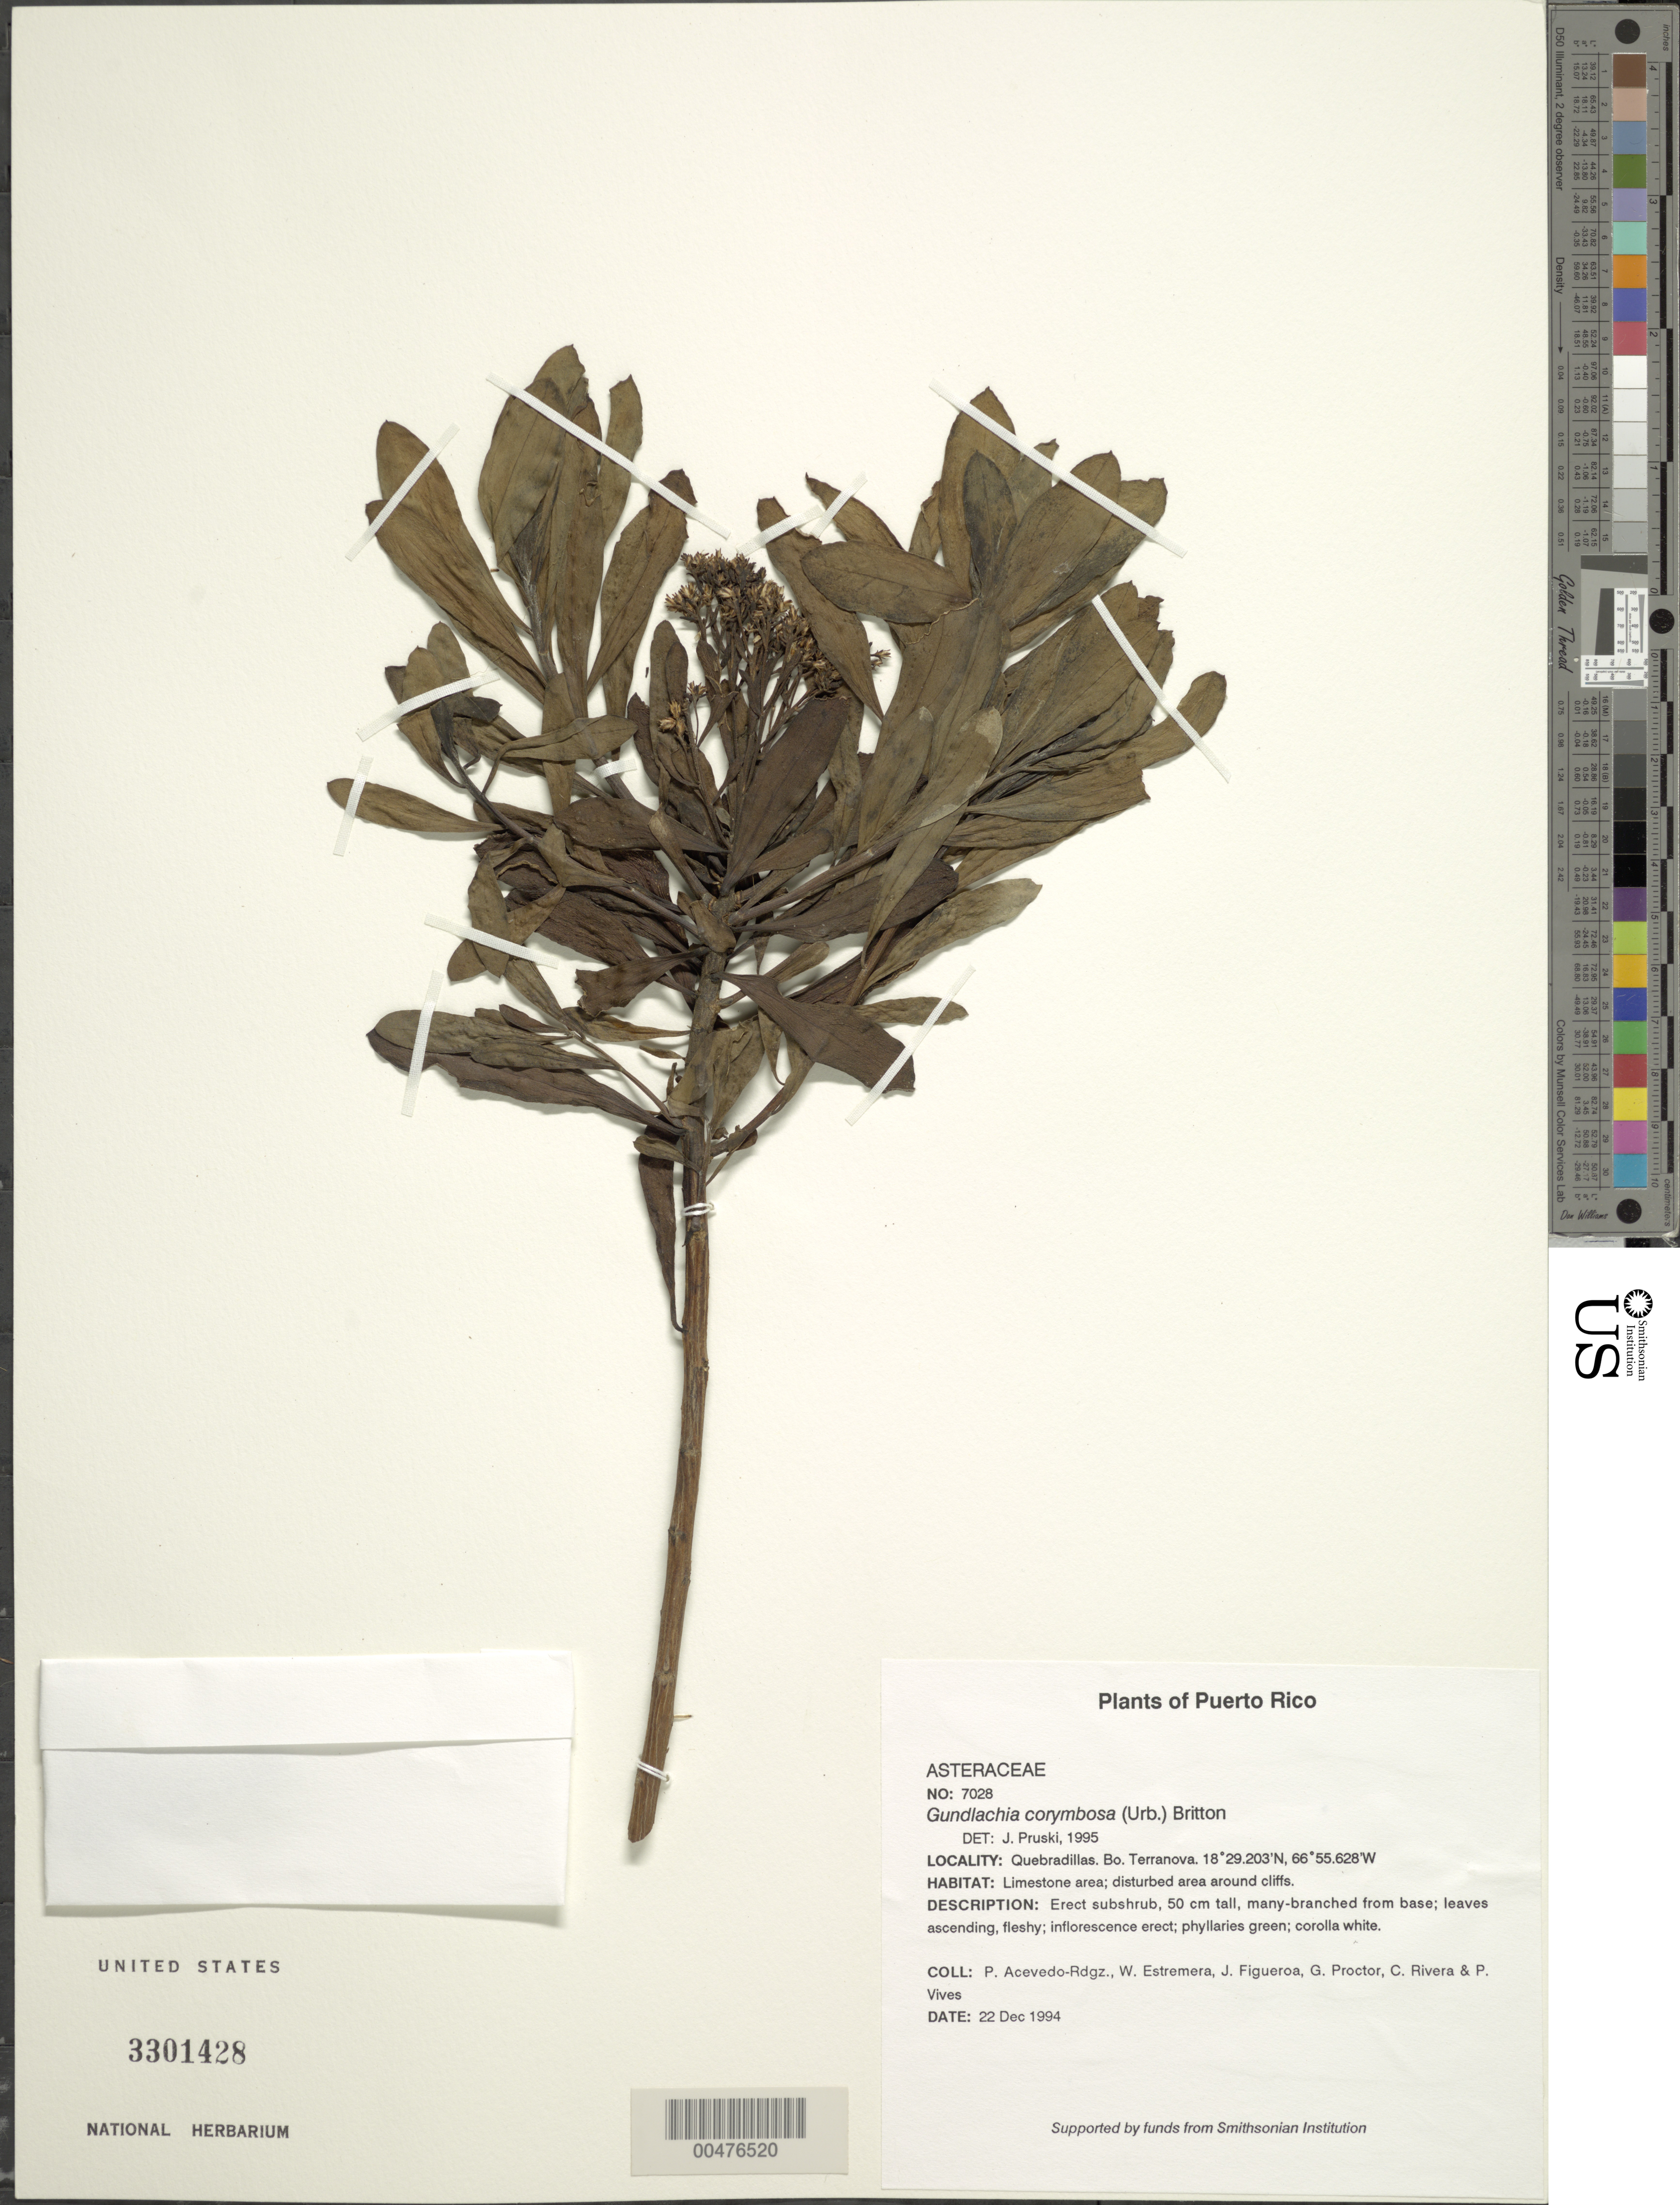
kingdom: Plantae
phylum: Tracheophyta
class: Magnoliopsida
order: Asterales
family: Asteraceae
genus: Gundlachia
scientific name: Gundlachia corymbosa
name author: (Urb.) Britton ex Bold.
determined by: Pruski, J. F.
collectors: P. Acevedo-Rodr., W. Estremera, J. Figueroa, G. R. Proctor, C. Rivera & P. Vives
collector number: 7028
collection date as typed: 22 Dec 1994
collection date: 1994-12-22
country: Puerto Rico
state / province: Quebradillas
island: Puerto Rico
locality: Quebradillas. Bo. Terranova.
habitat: Limestone area; disturbed area around cliffs.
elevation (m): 50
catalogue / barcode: US 3301428